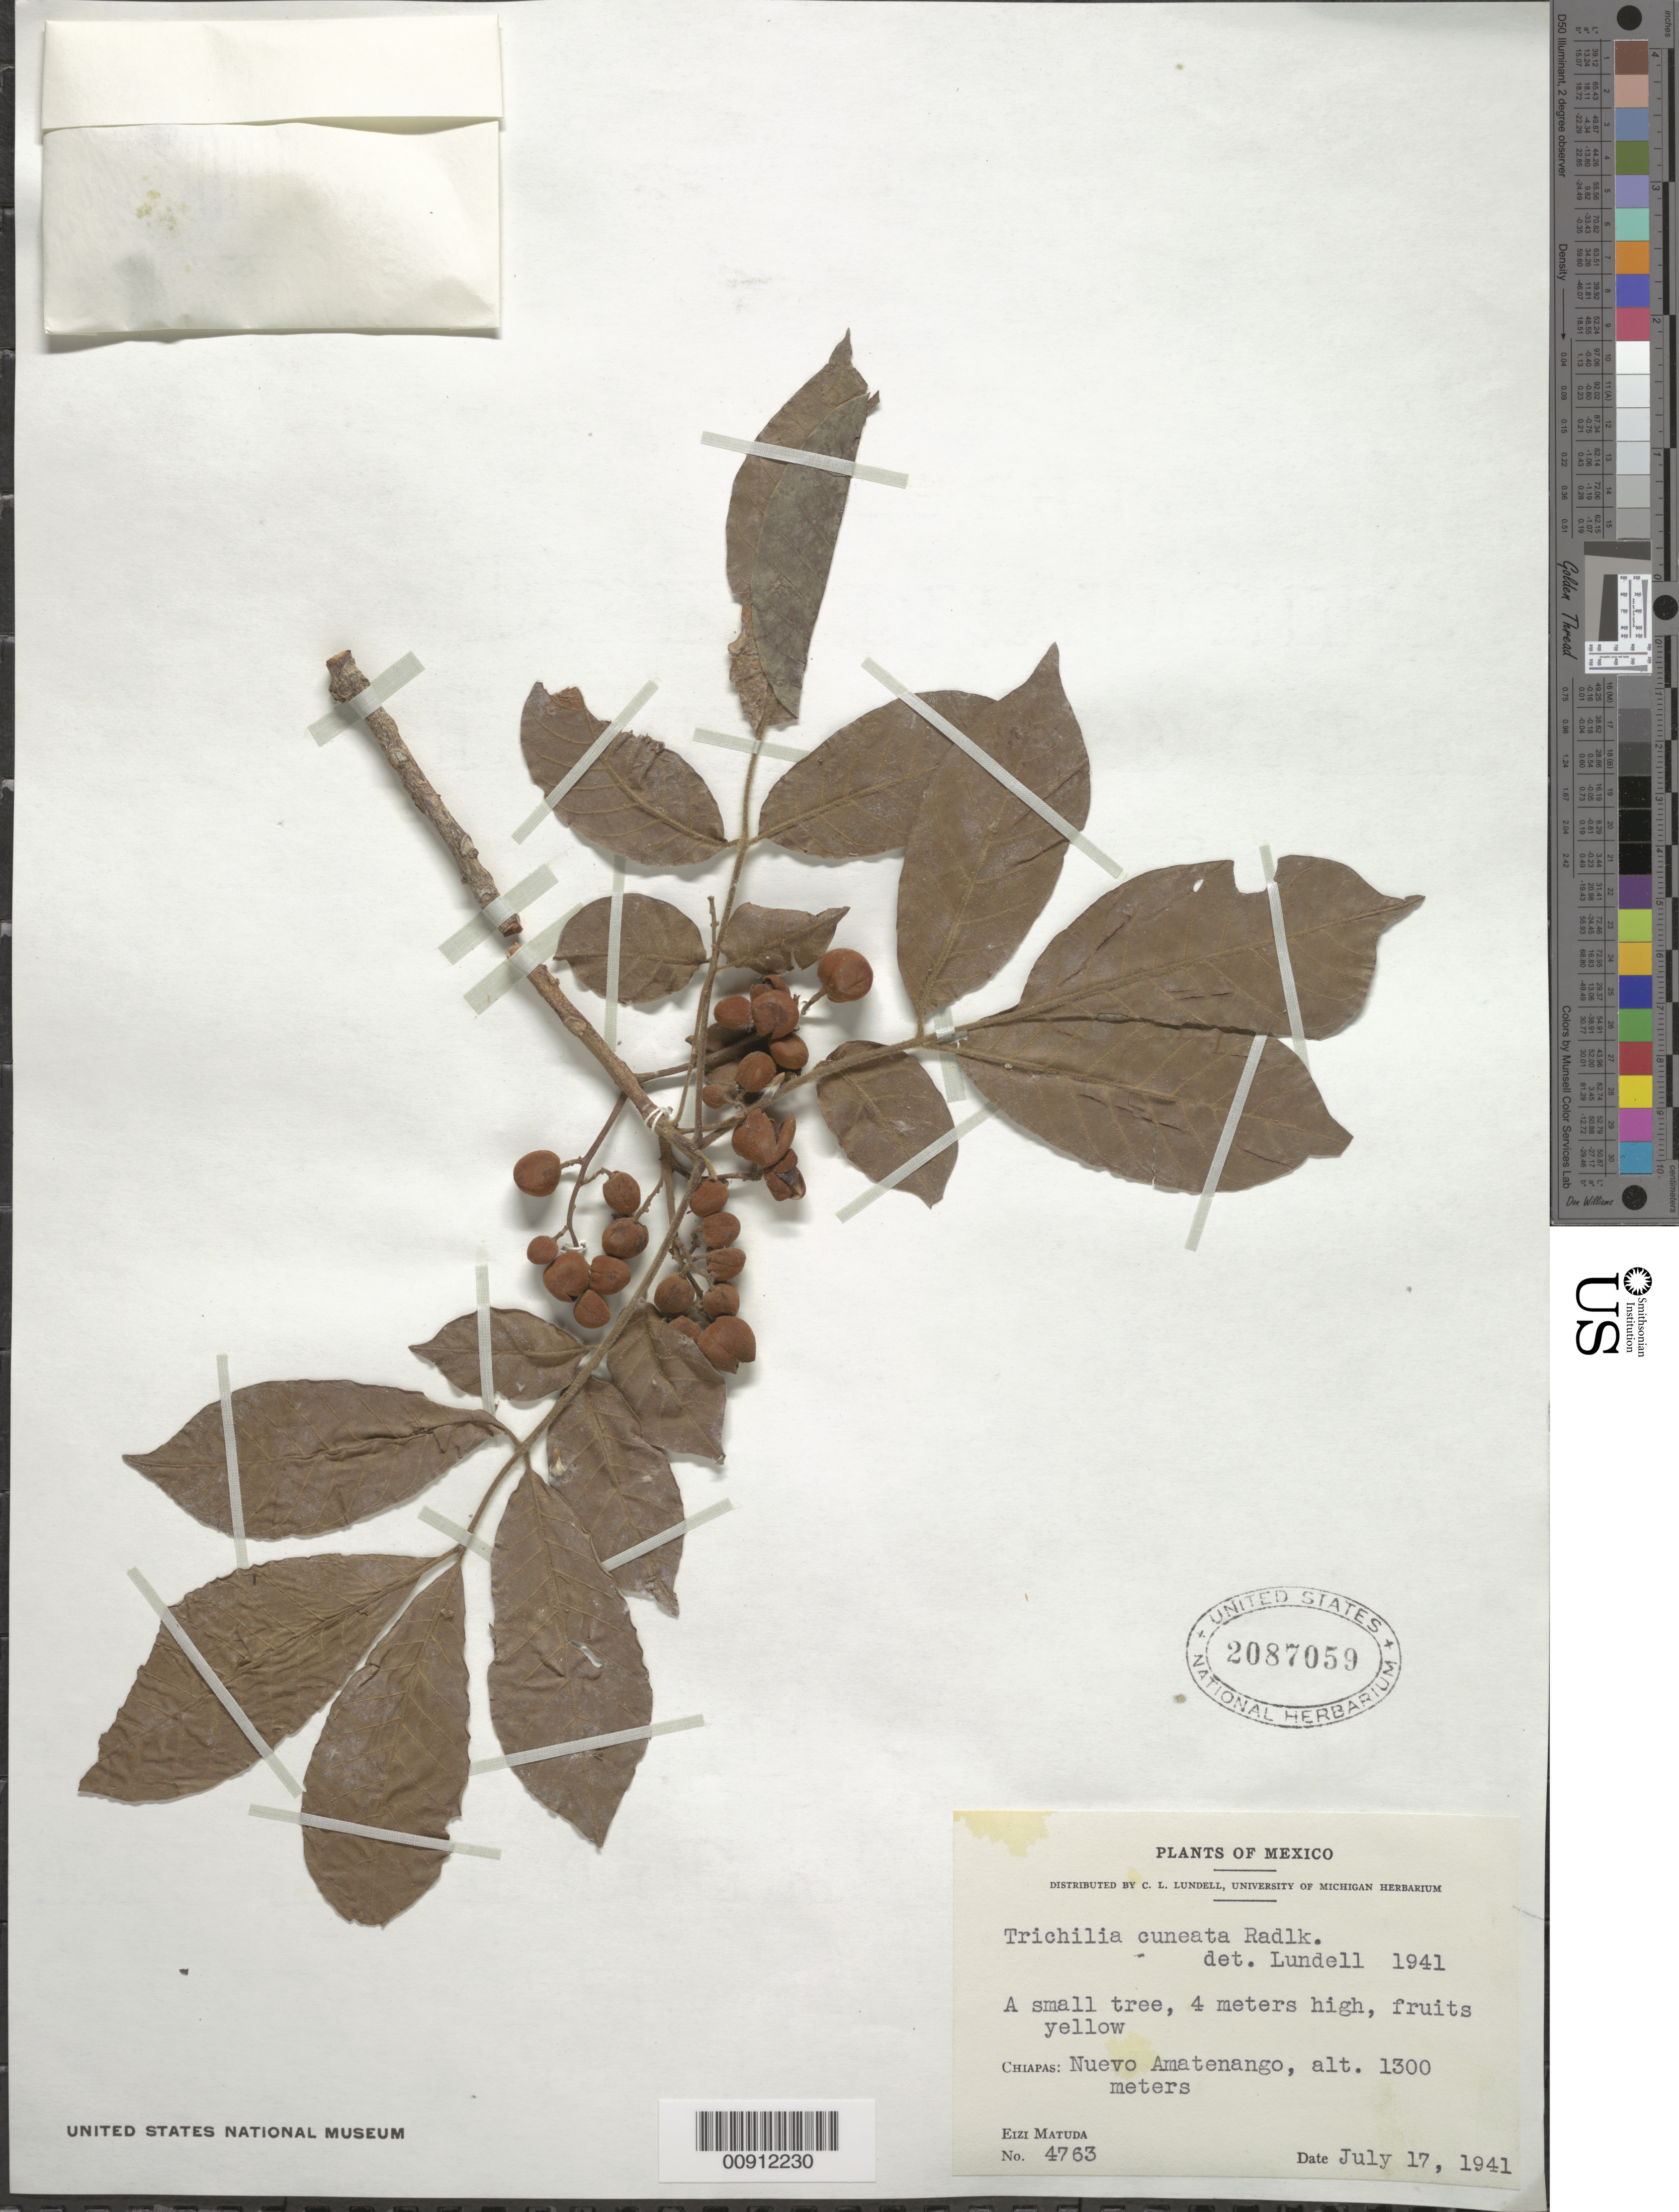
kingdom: Plantae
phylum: Tracheophyta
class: Magnoliopsida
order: Sapindales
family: Meliaceae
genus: Trichilia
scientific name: Trichilia cuneata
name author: Radlk.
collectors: E. Matuda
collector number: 4763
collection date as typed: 17 Jul 1941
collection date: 1941-07-17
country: Mexico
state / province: Chiapas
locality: Chiapas: Nuevo Amatenango.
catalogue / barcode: US 2087059